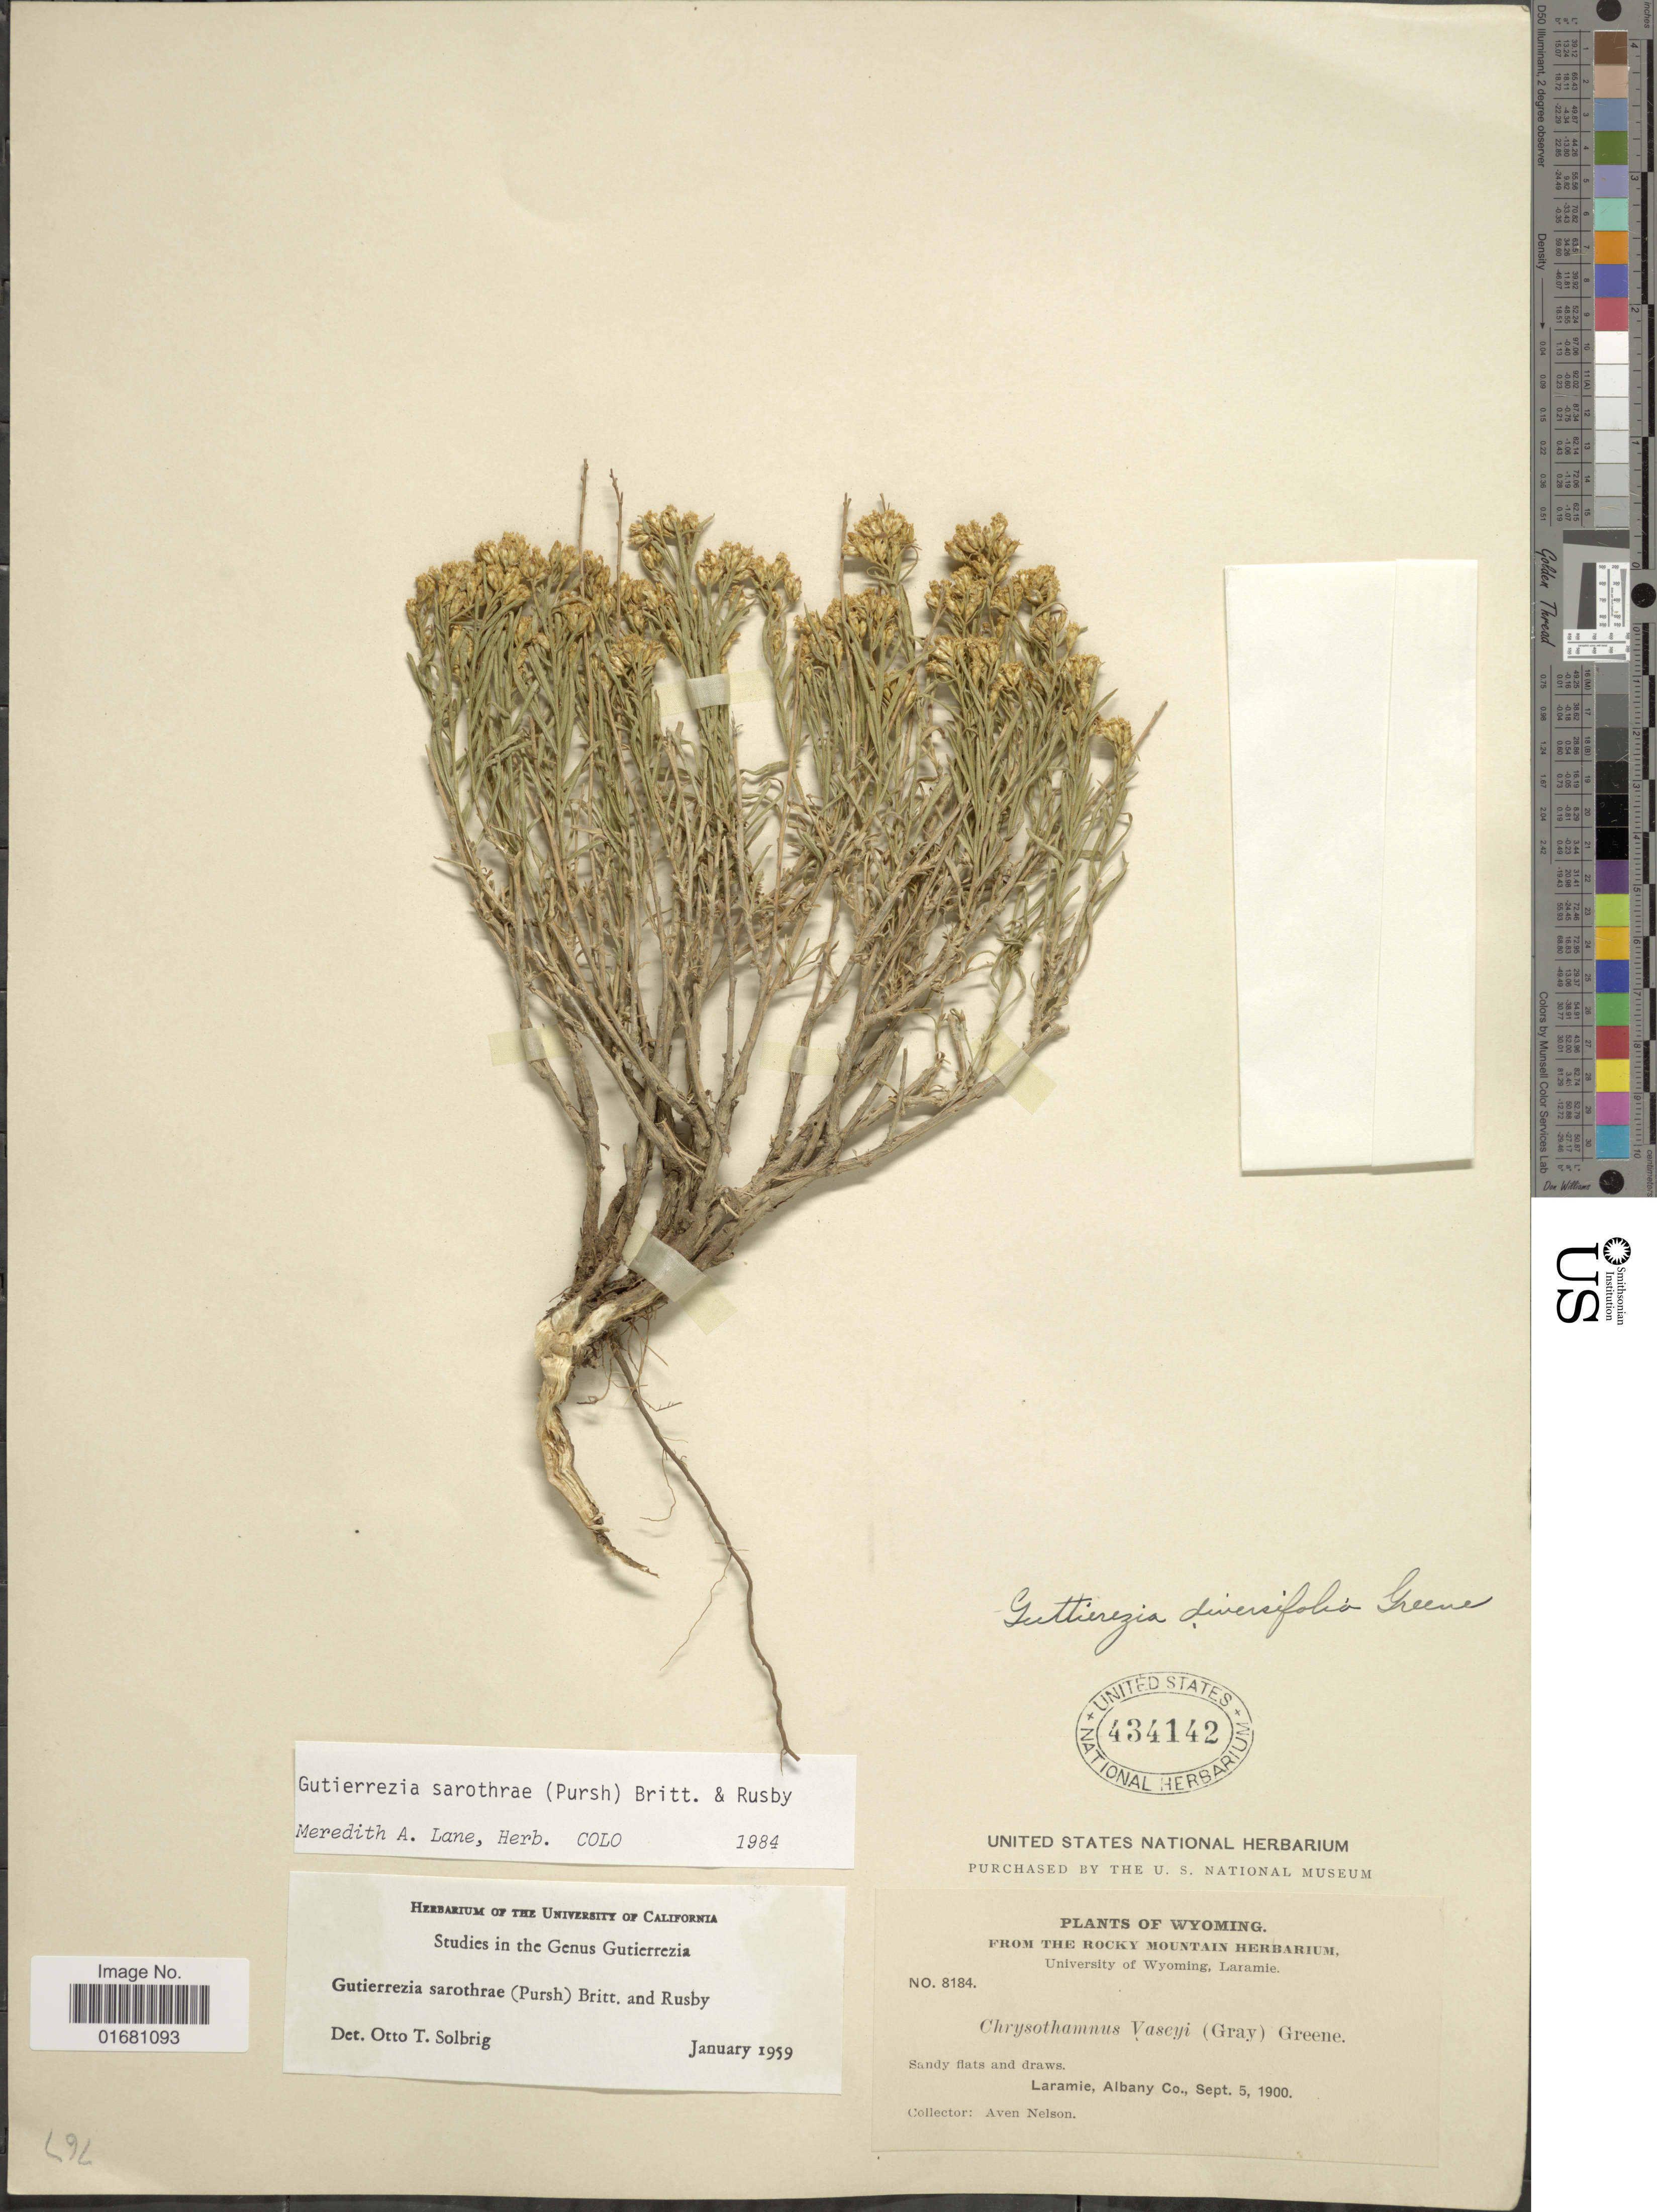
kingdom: Plantae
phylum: Tracheophyta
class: Magnoliopsida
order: Asterales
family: Asteraceae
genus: Gutierrezia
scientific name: Gutierrezia sarothrae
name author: (Pursh) Britton & Rusby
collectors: A. Nelson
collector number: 8184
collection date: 1900-09-05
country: United States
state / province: Wyoming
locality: Sandy flats and draws, Laramie, Albany Co.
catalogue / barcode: US 434142